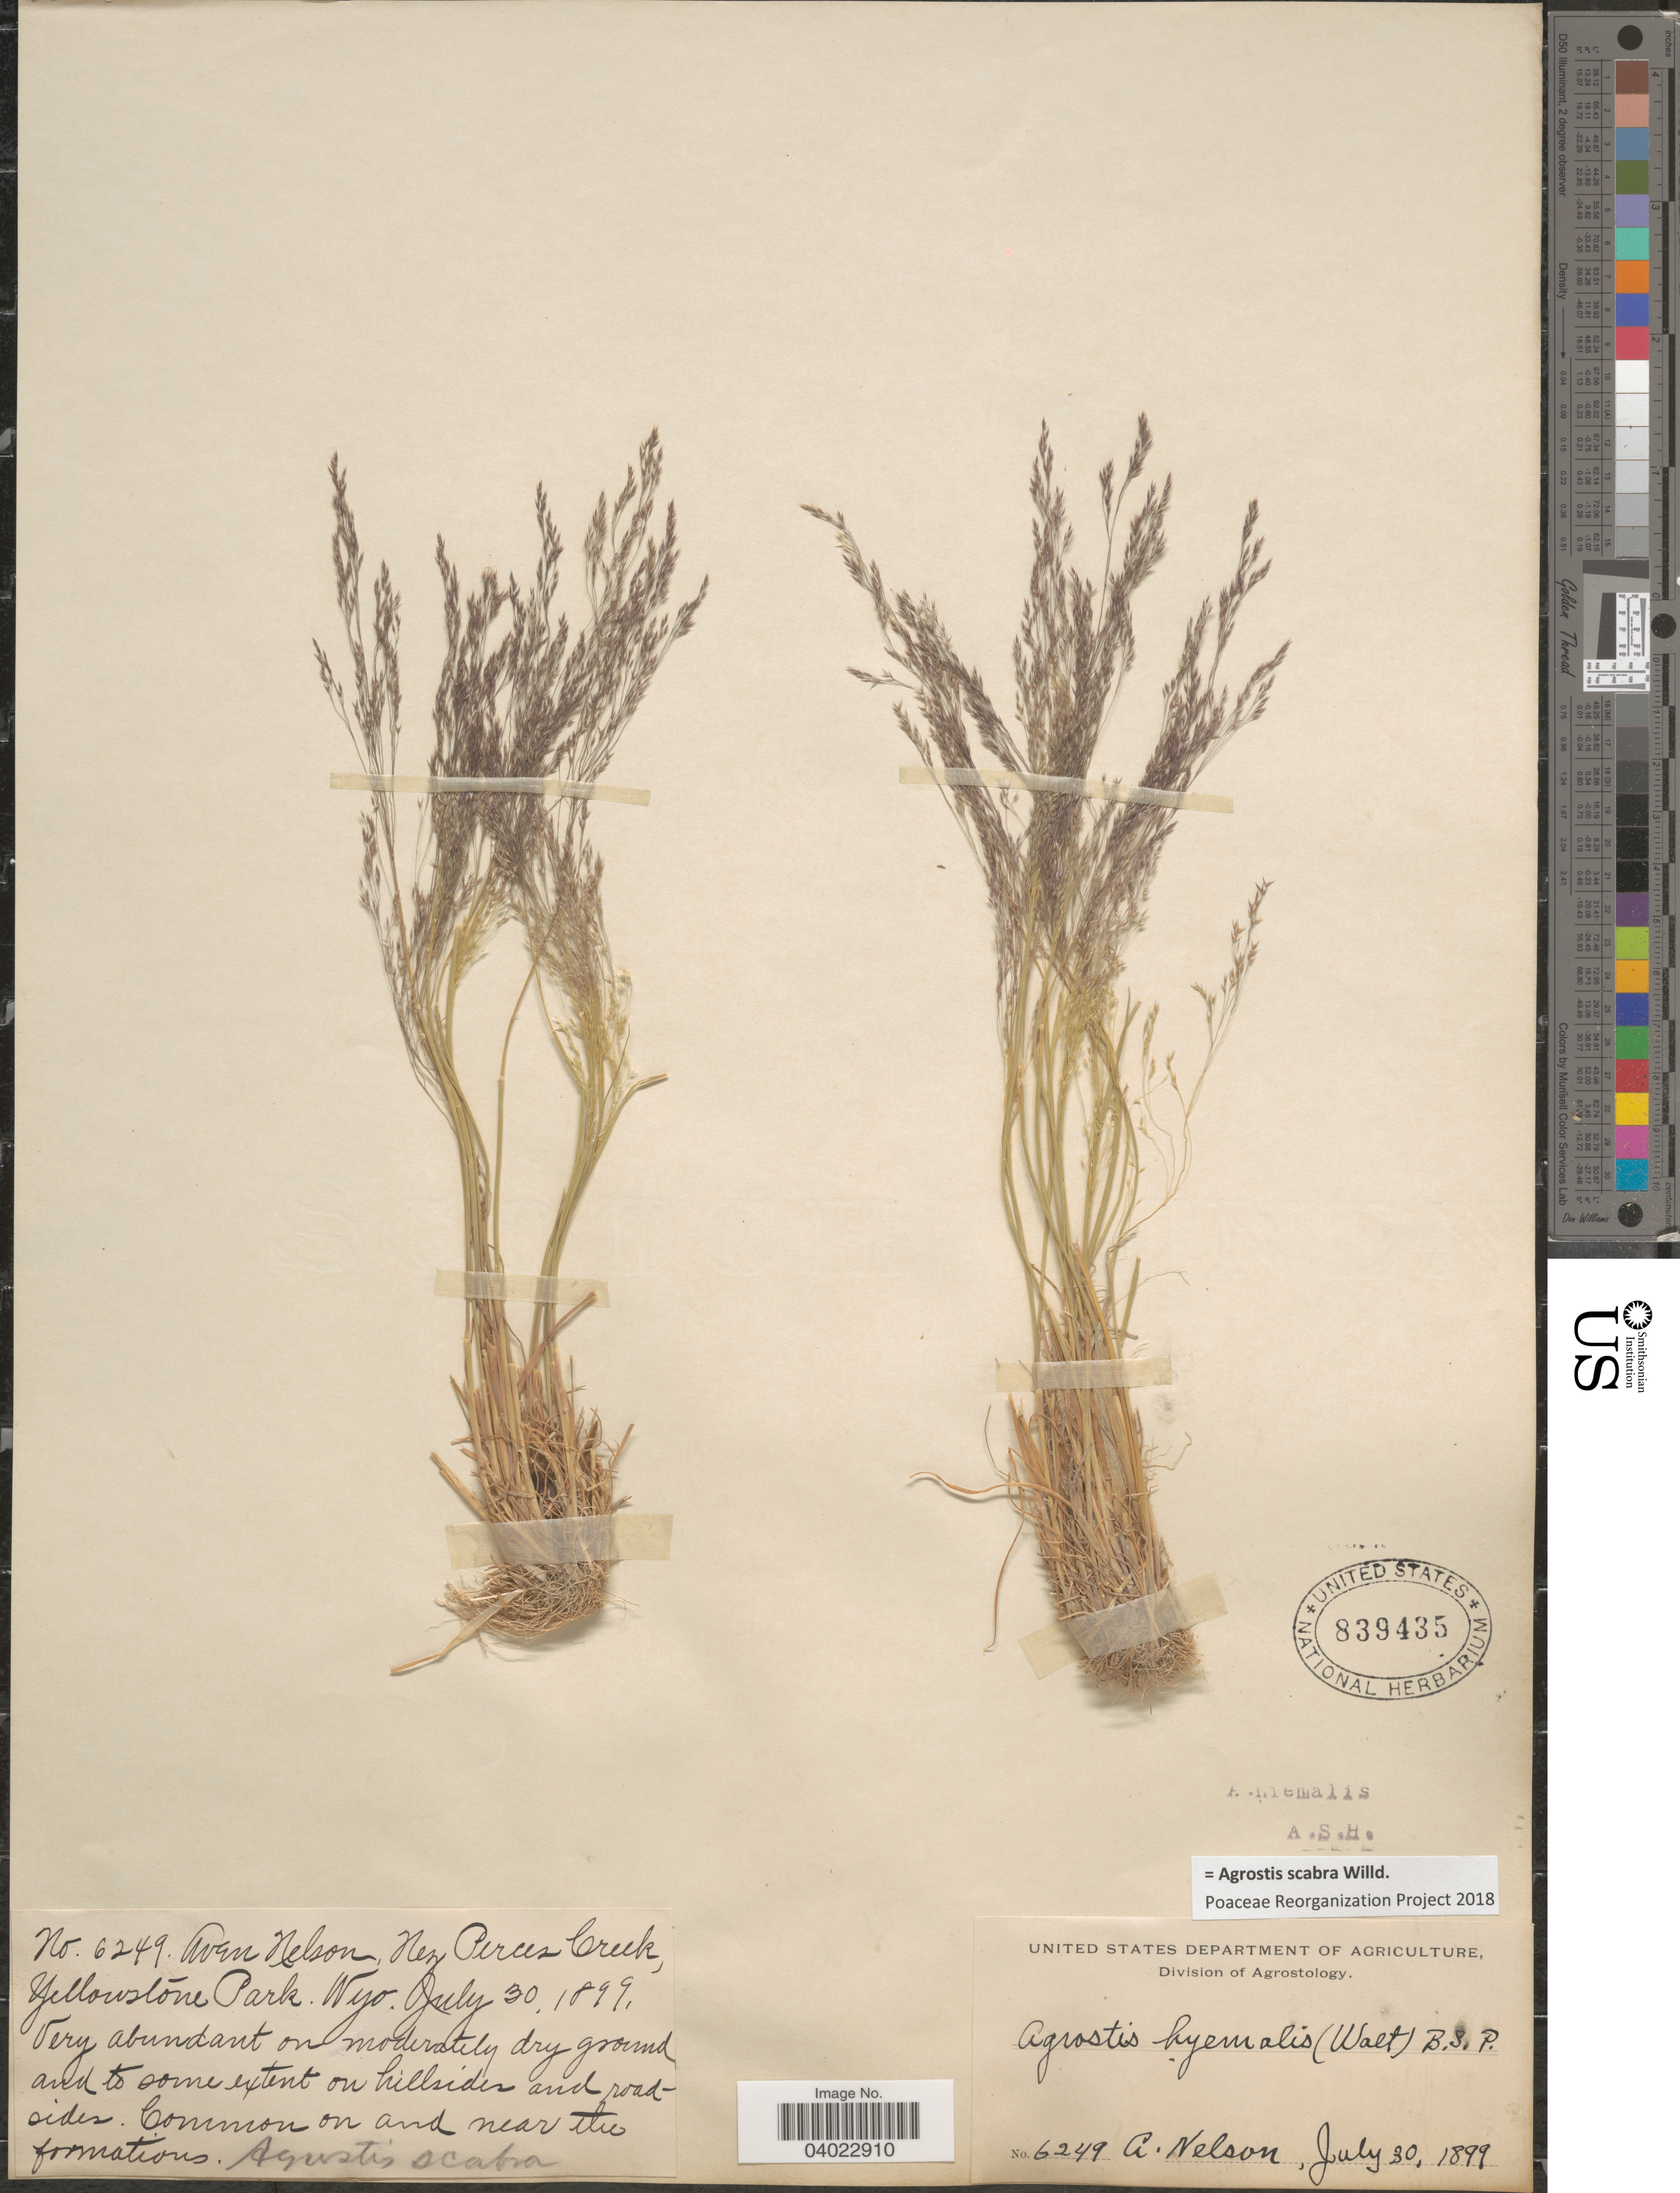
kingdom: Plantae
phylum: Tracheophyta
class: Liliopsida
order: Poales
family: Poaceae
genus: Agrostis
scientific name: Agrostis scabra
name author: Willd.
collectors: A. Nelson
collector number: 6249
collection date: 1899-07-30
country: United States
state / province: Wyoming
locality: Nez Perces Creek, Yellowstone Park.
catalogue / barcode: US 839435